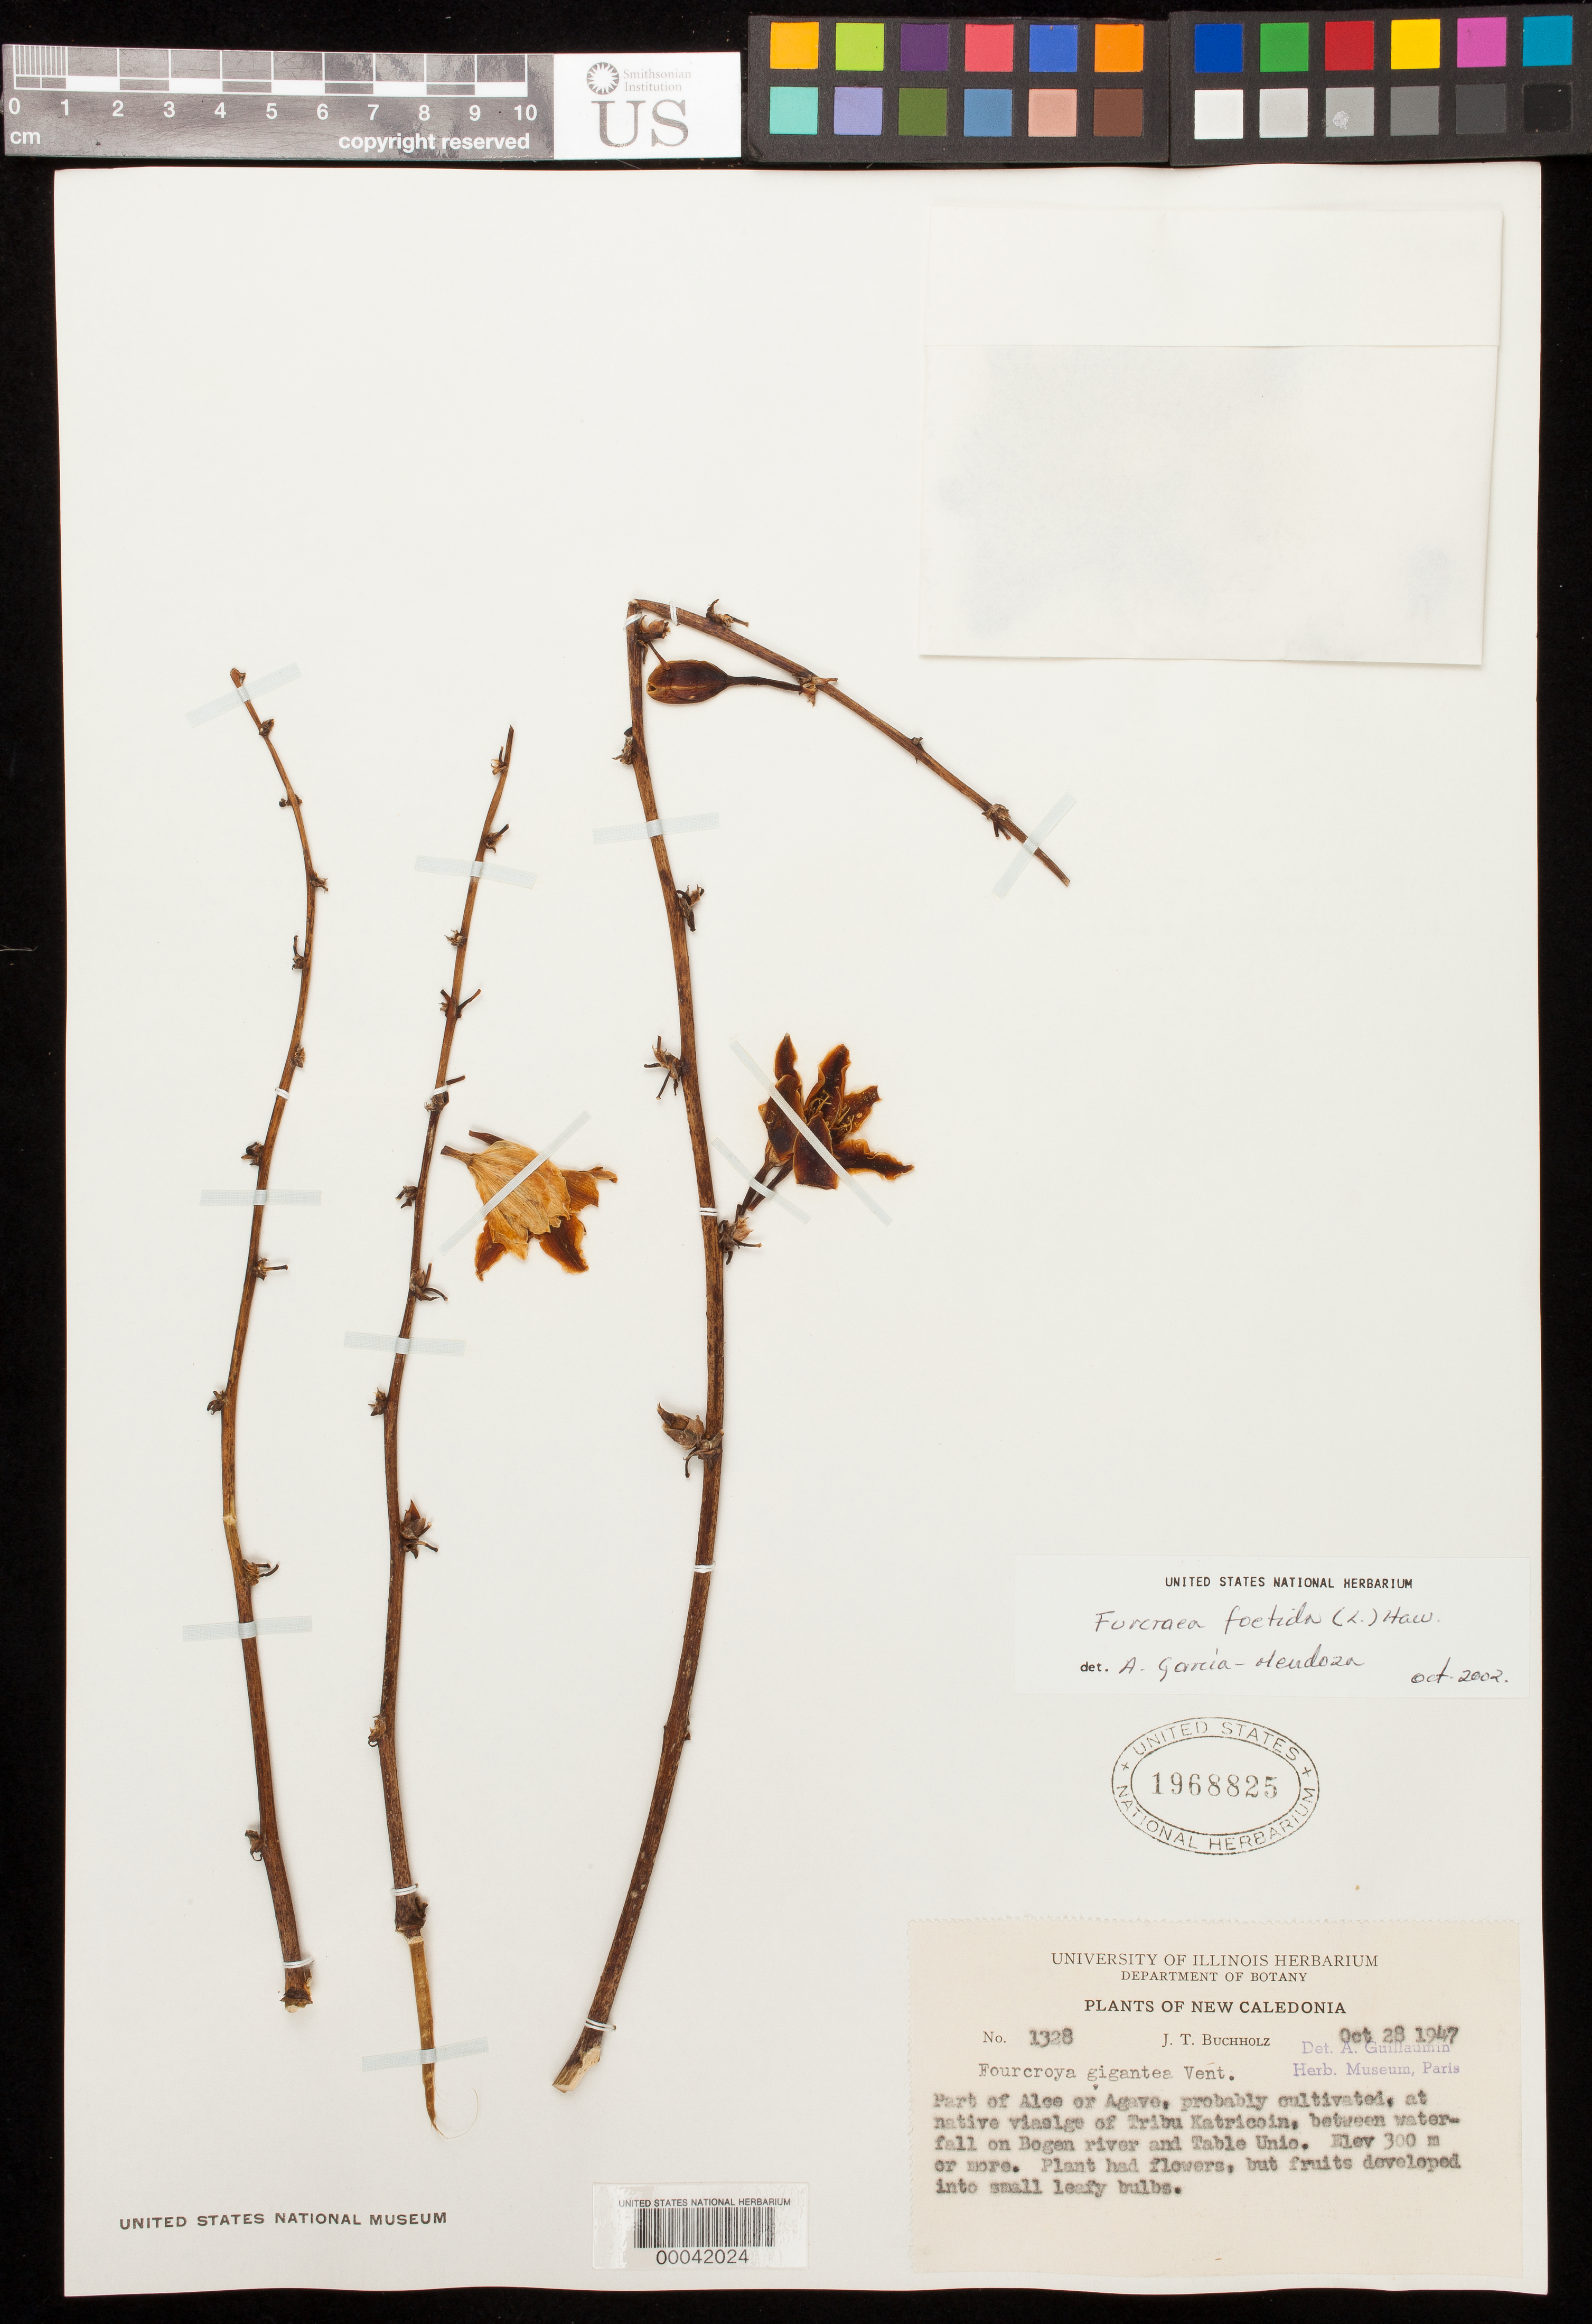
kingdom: Plantae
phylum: Tracheophyta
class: Liliopsida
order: Asparagales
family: Asparagaceae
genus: Furcraea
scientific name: Furcraea foetida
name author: (L.) Haw.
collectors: J. T. Buchholz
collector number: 1328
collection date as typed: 28 Oct 1947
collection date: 1947-10-28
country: New Caledonia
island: New Caledonia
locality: Village of tribu katricoin, between waterfall on bogen river and table unio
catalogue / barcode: US 1968825